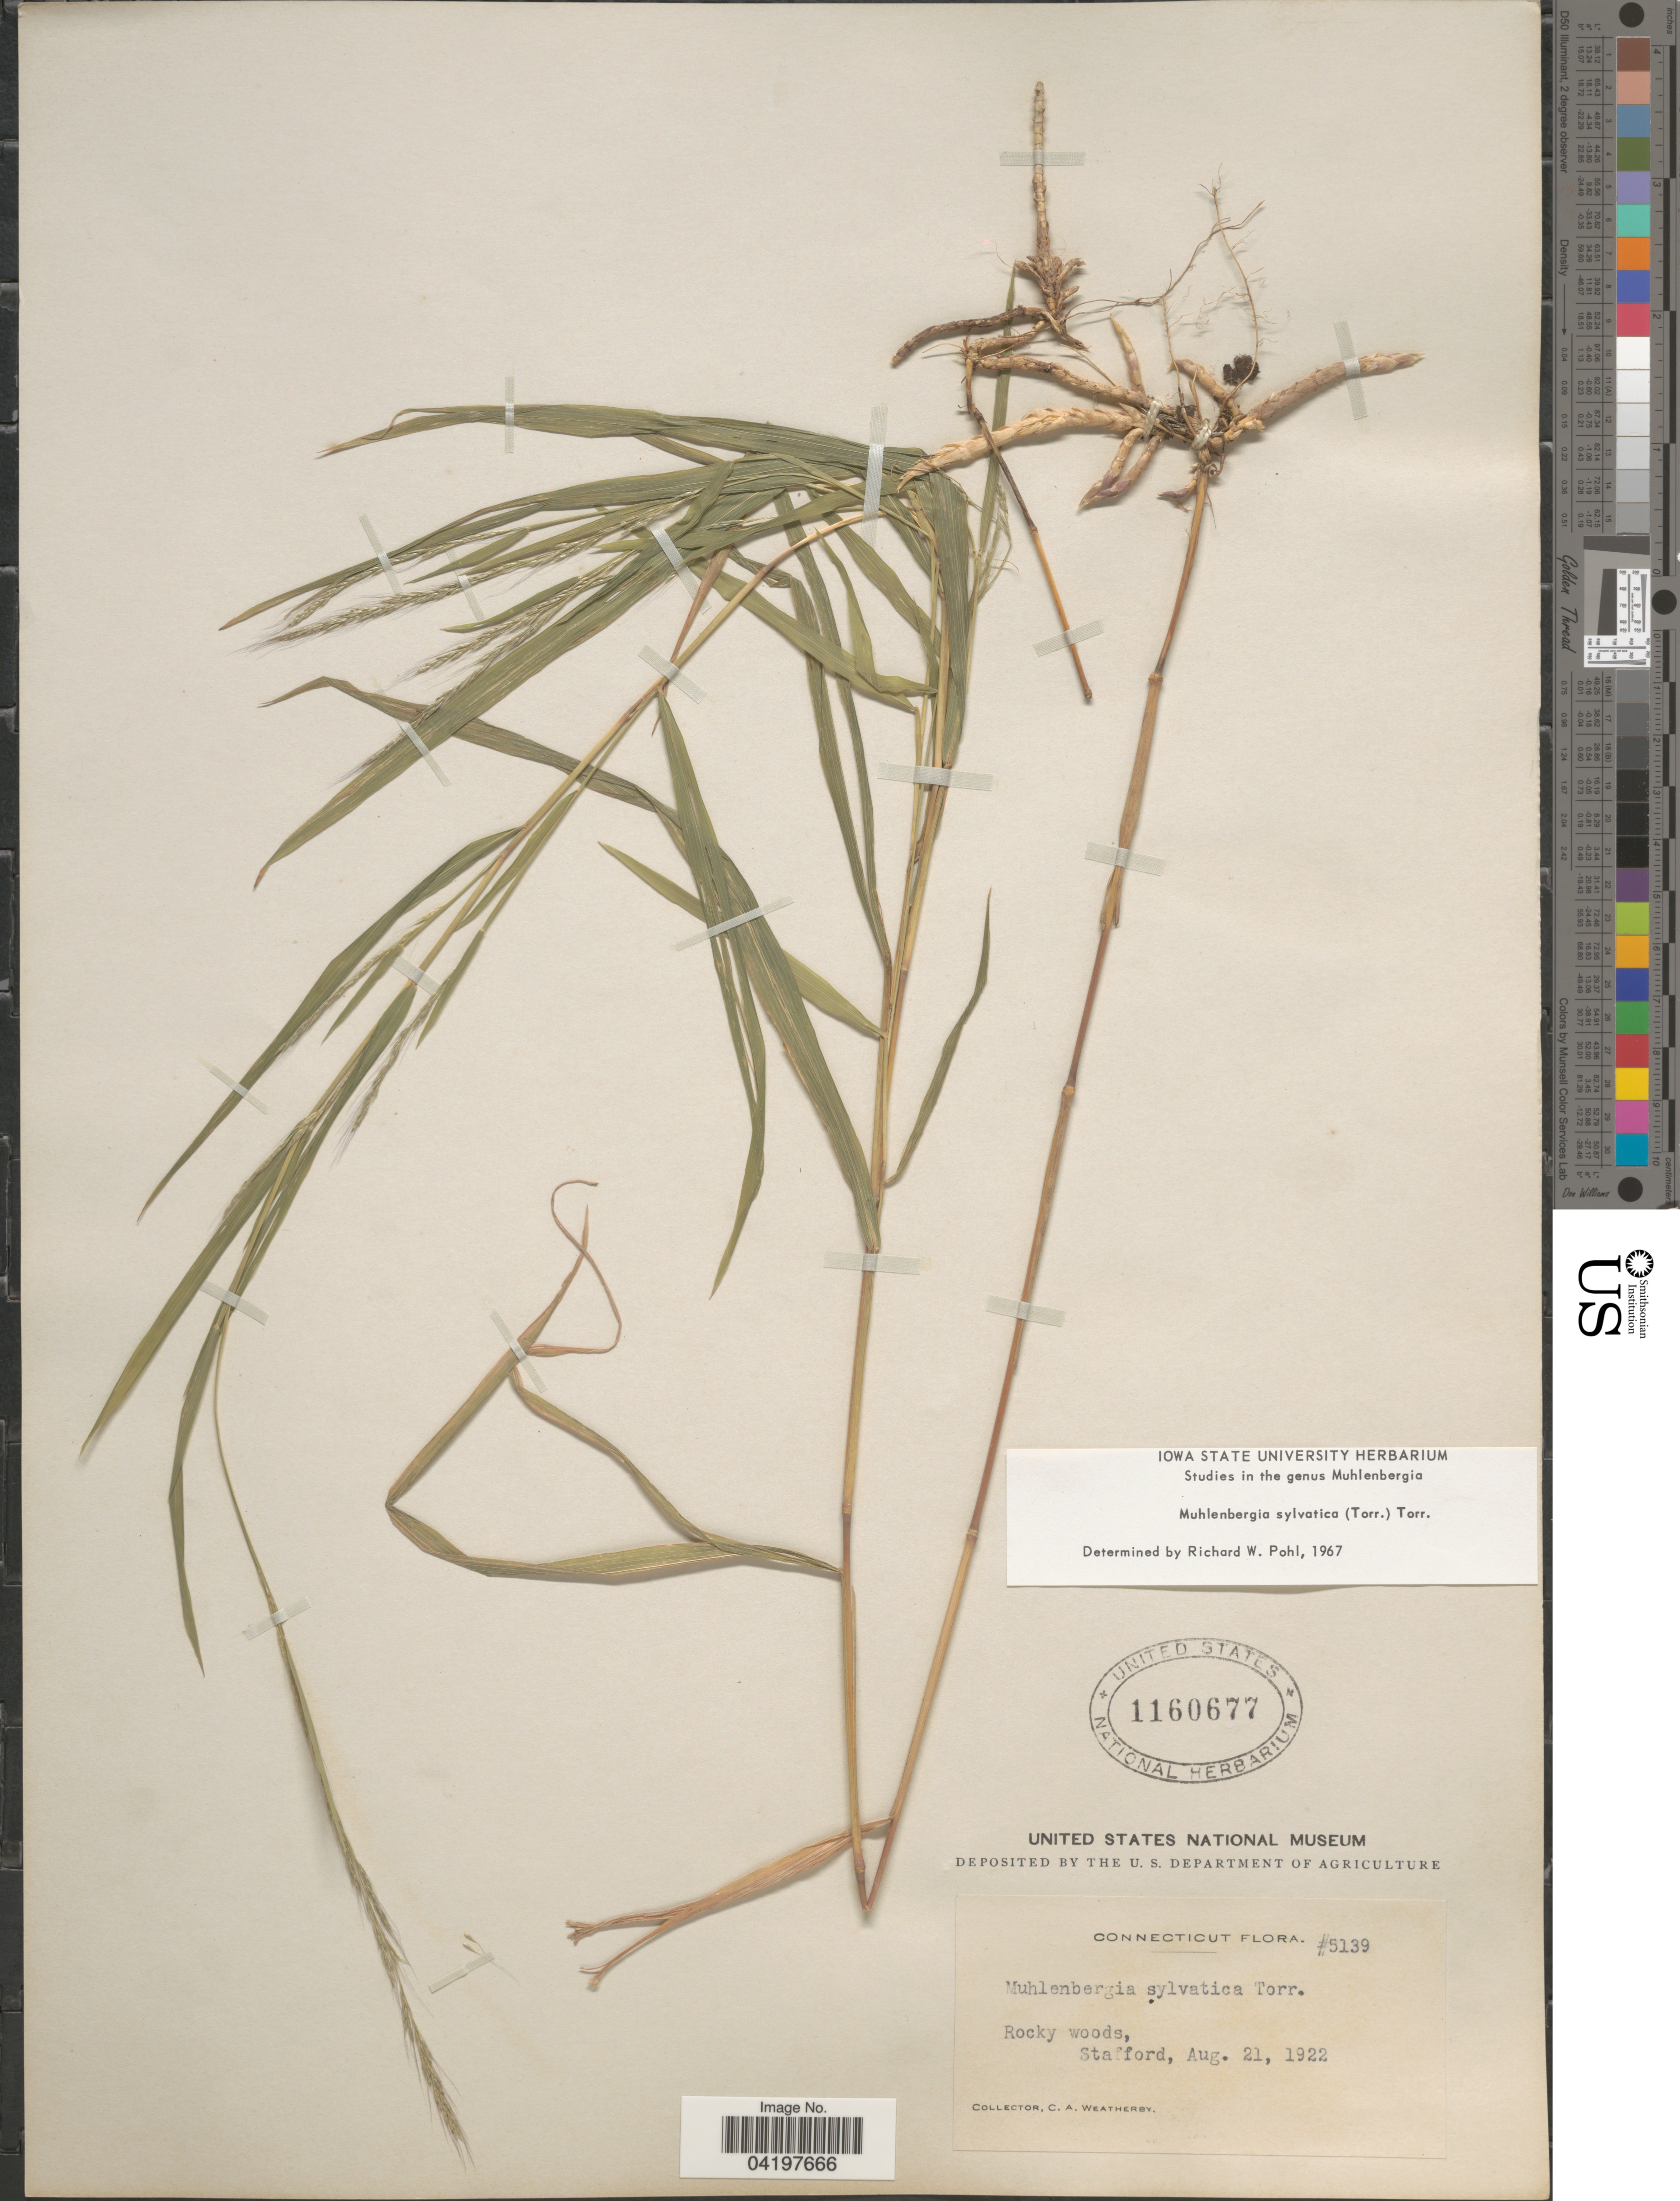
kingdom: Plantae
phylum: Tracheophyta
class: Liliopsida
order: Poales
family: Poaceae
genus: Muhlenbergia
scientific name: Muhlenbergia sylvatica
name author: (Torr.) Torr. ex A. Gray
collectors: C. A. Weatherby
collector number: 5139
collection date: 1922-08-21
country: United States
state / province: Connecticut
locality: Rocky woods, Stafford.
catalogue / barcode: US 1160677